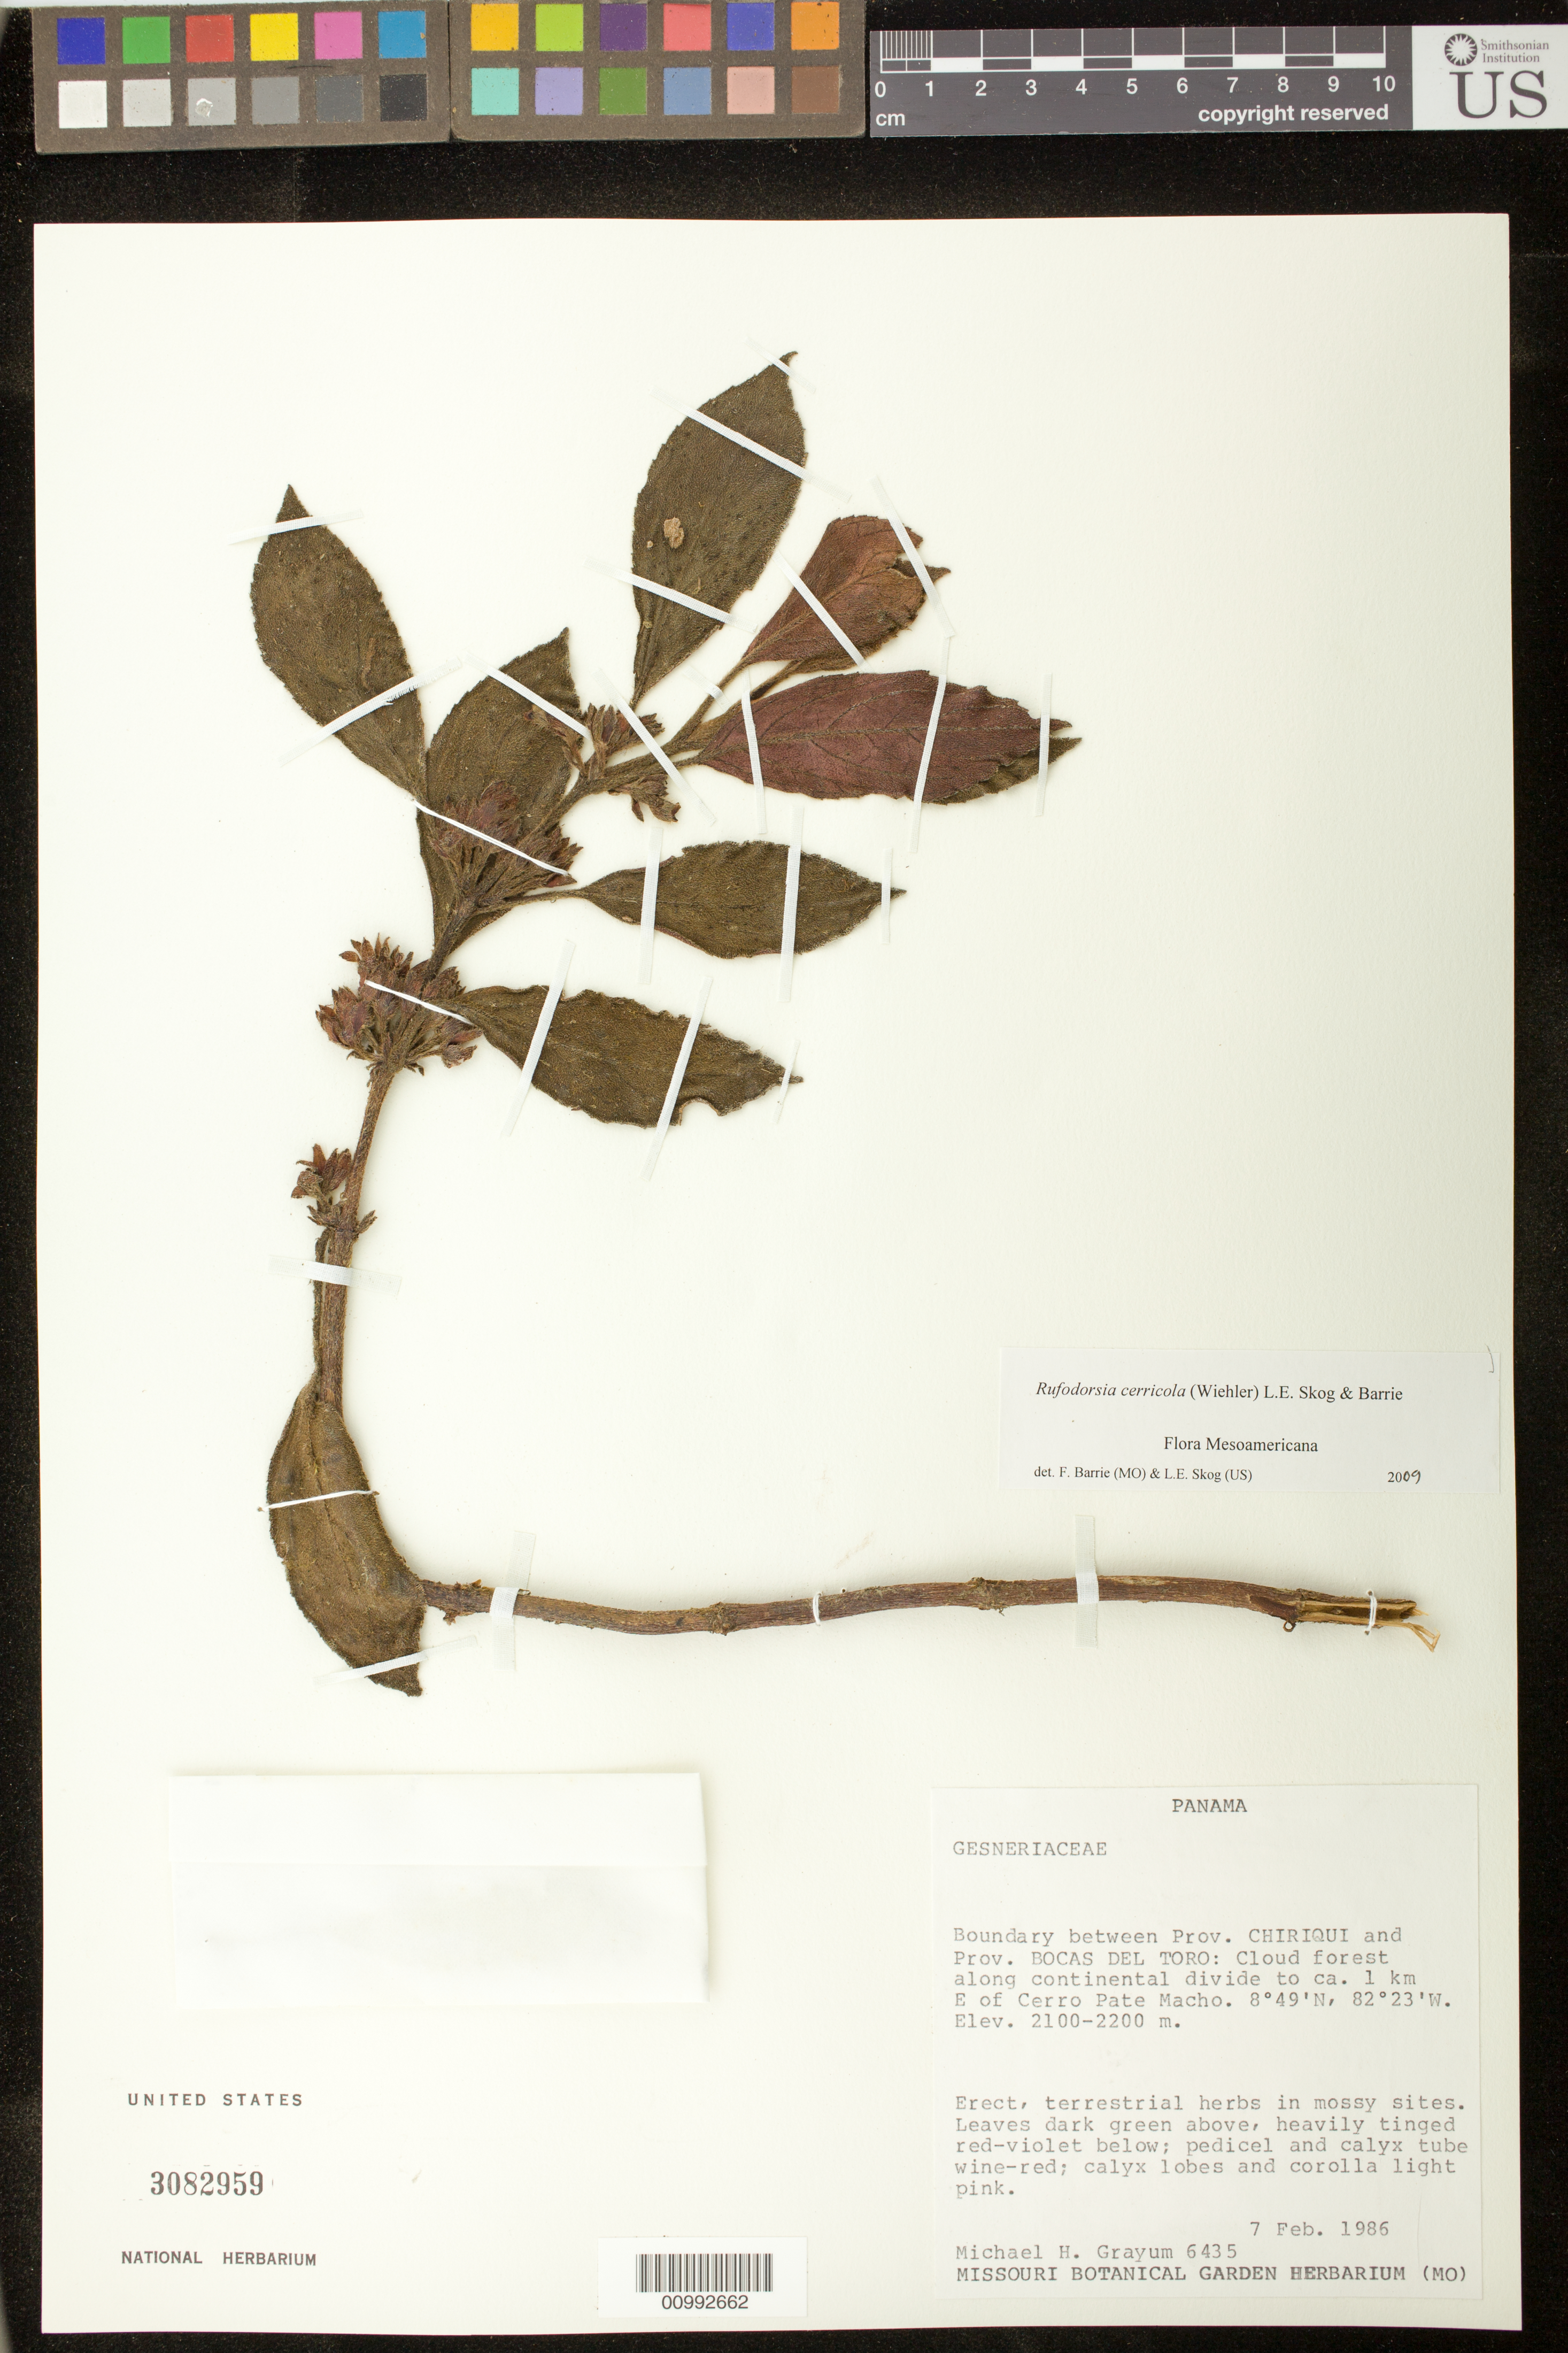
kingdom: Plantae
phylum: Tracheophyta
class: Magnoliopsida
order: Lamiales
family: Gesneriaceae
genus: Rufodorsia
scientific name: Rufodorsia cerricola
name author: (Wiehler) Kriebel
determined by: Barrie, F. R.; Skog, Laurence E.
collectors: M. H. Grayum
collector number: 6435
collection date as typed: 07 Feb 1986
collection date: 1986-02-07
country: Panama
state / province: Chiriquí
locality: Boundary between Prov. Chiriqui and Prov. Bocas del Toro: cloud forest along continental divide to ca. 1 km E of Cerro Pate Macho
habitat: cloud forest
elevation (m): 2100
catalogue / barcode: US 3082959